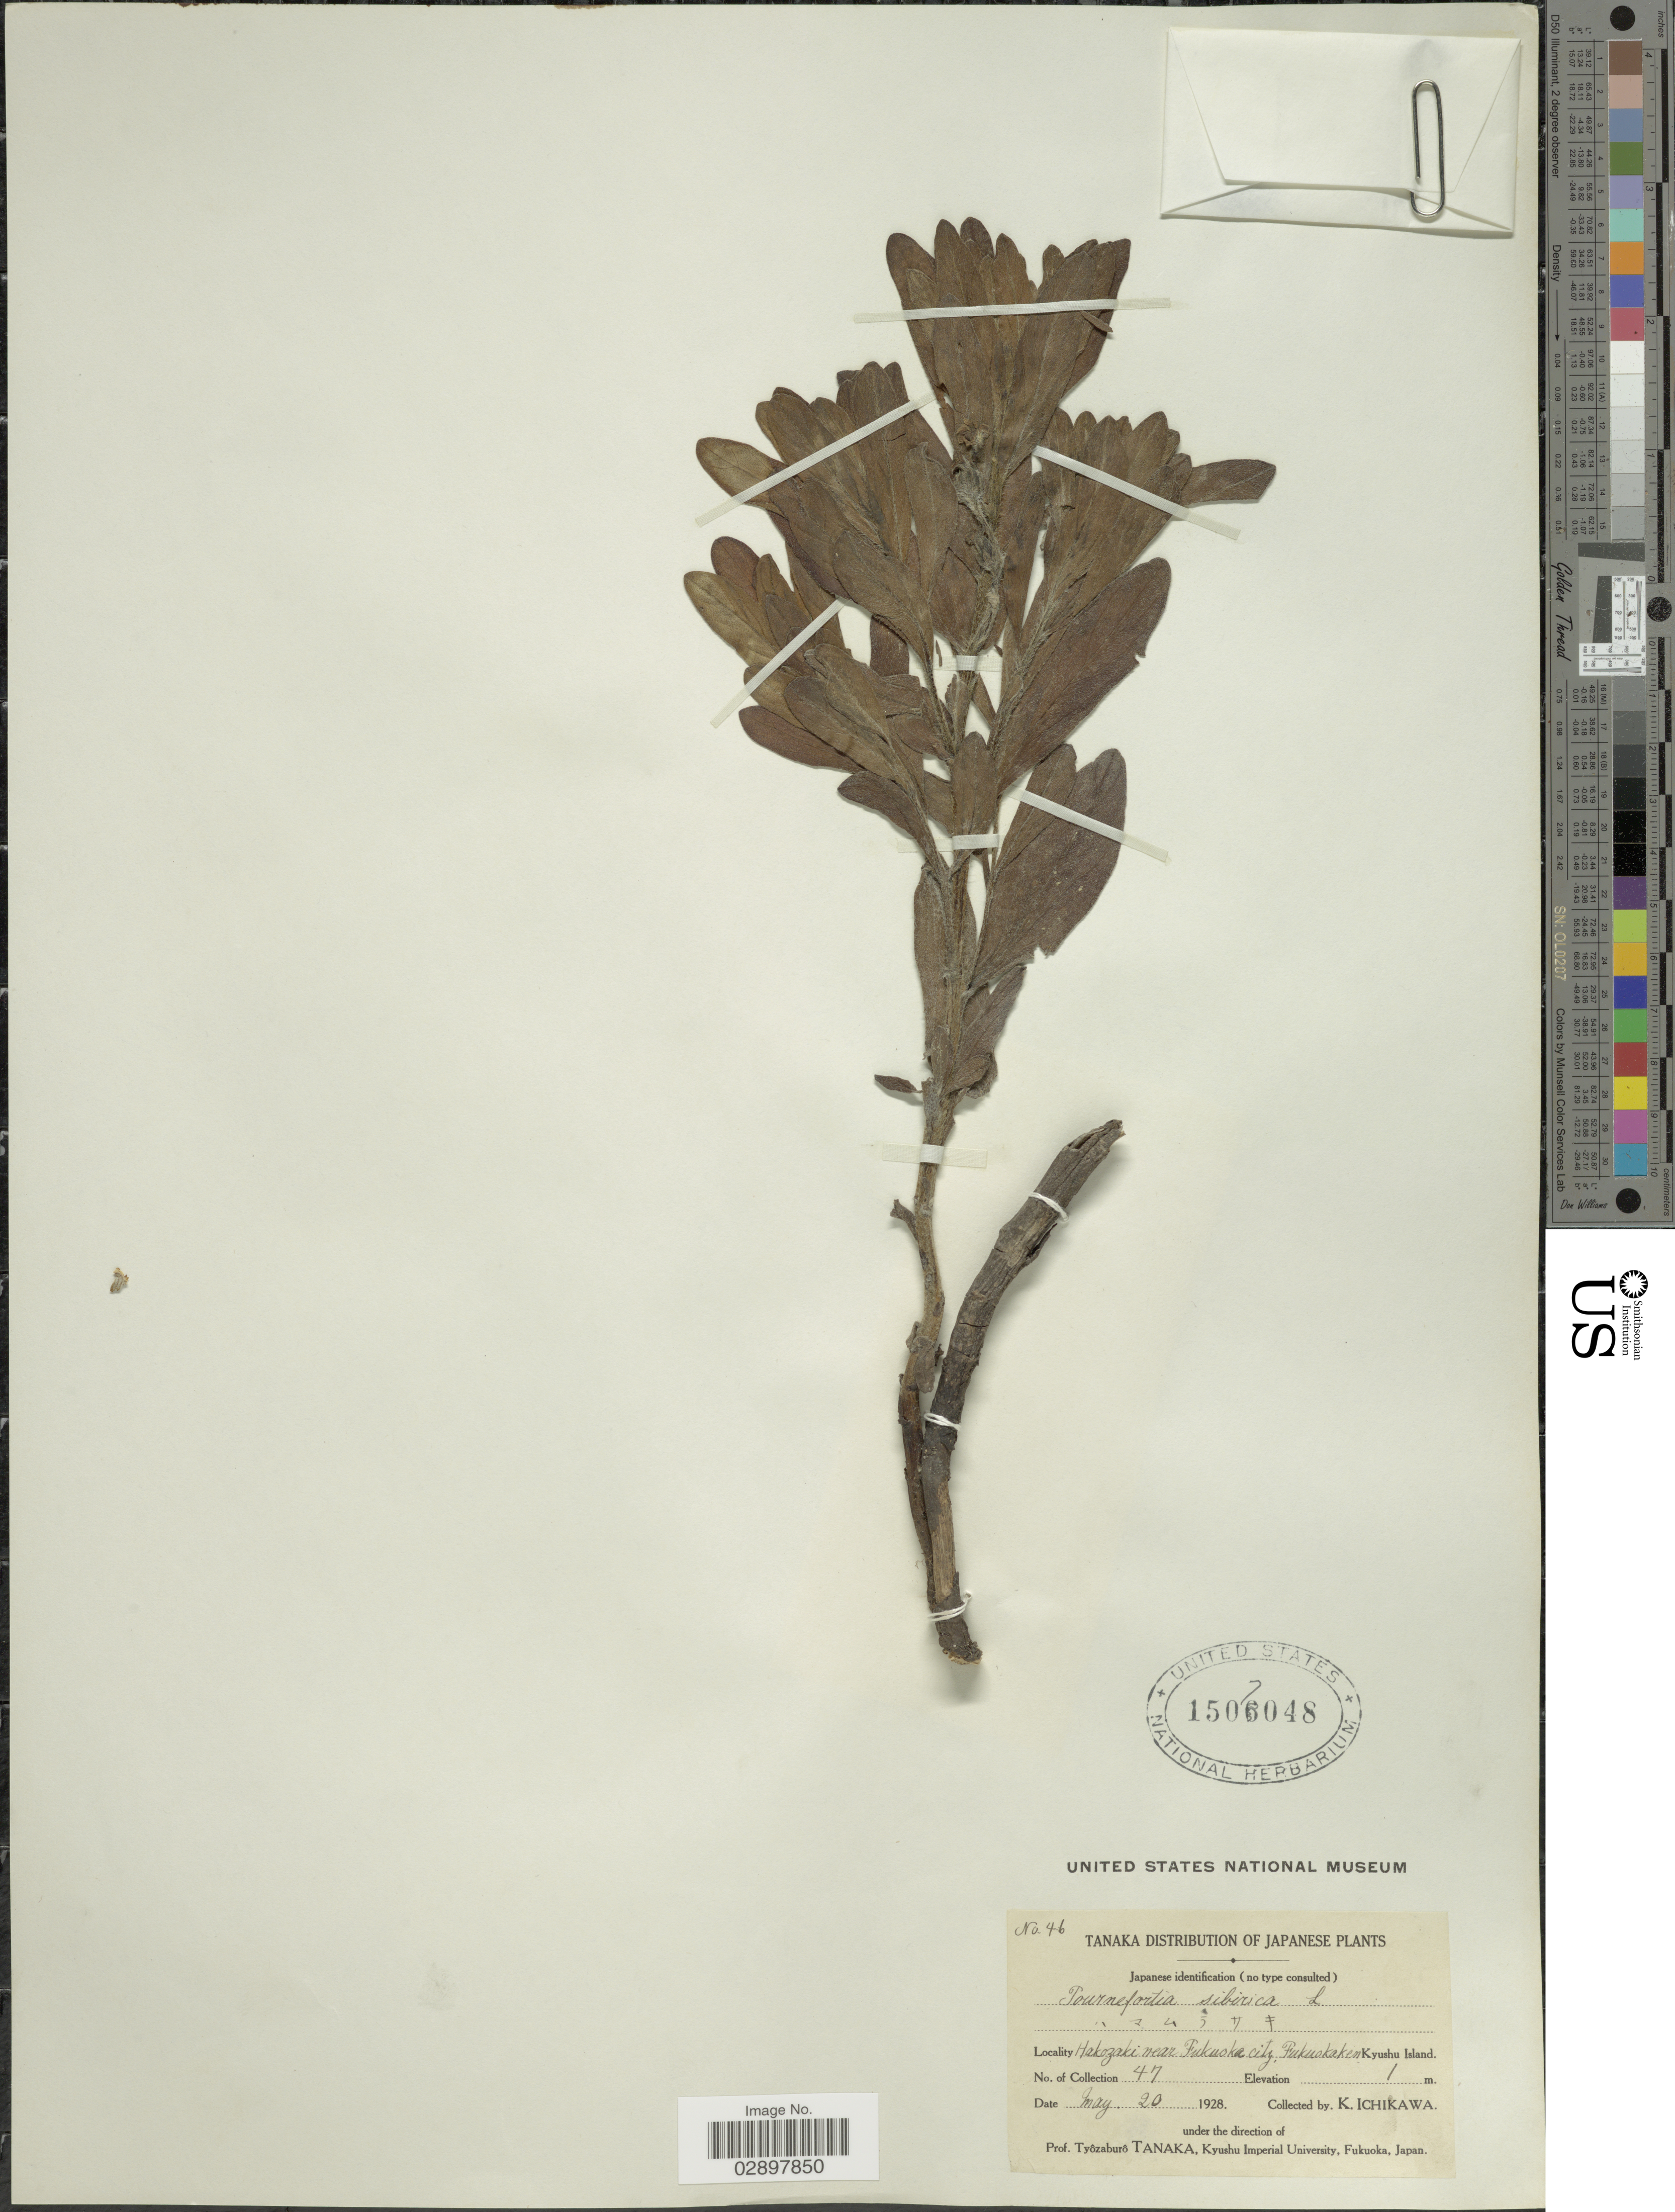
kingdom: Plantae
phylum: Tracheophyta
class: Magnoliopsida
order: Boraginales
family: Heliotropiaceae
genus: Tournefortia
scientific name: Tournefortia sibirica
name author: L.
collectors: K. Ichikawa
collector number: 46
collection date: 1928-05-20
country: Japan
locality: Hakozaki near Fukuoka City, Fukuokaken, Kyushu Island.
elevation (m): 1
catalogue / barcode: US 1507048